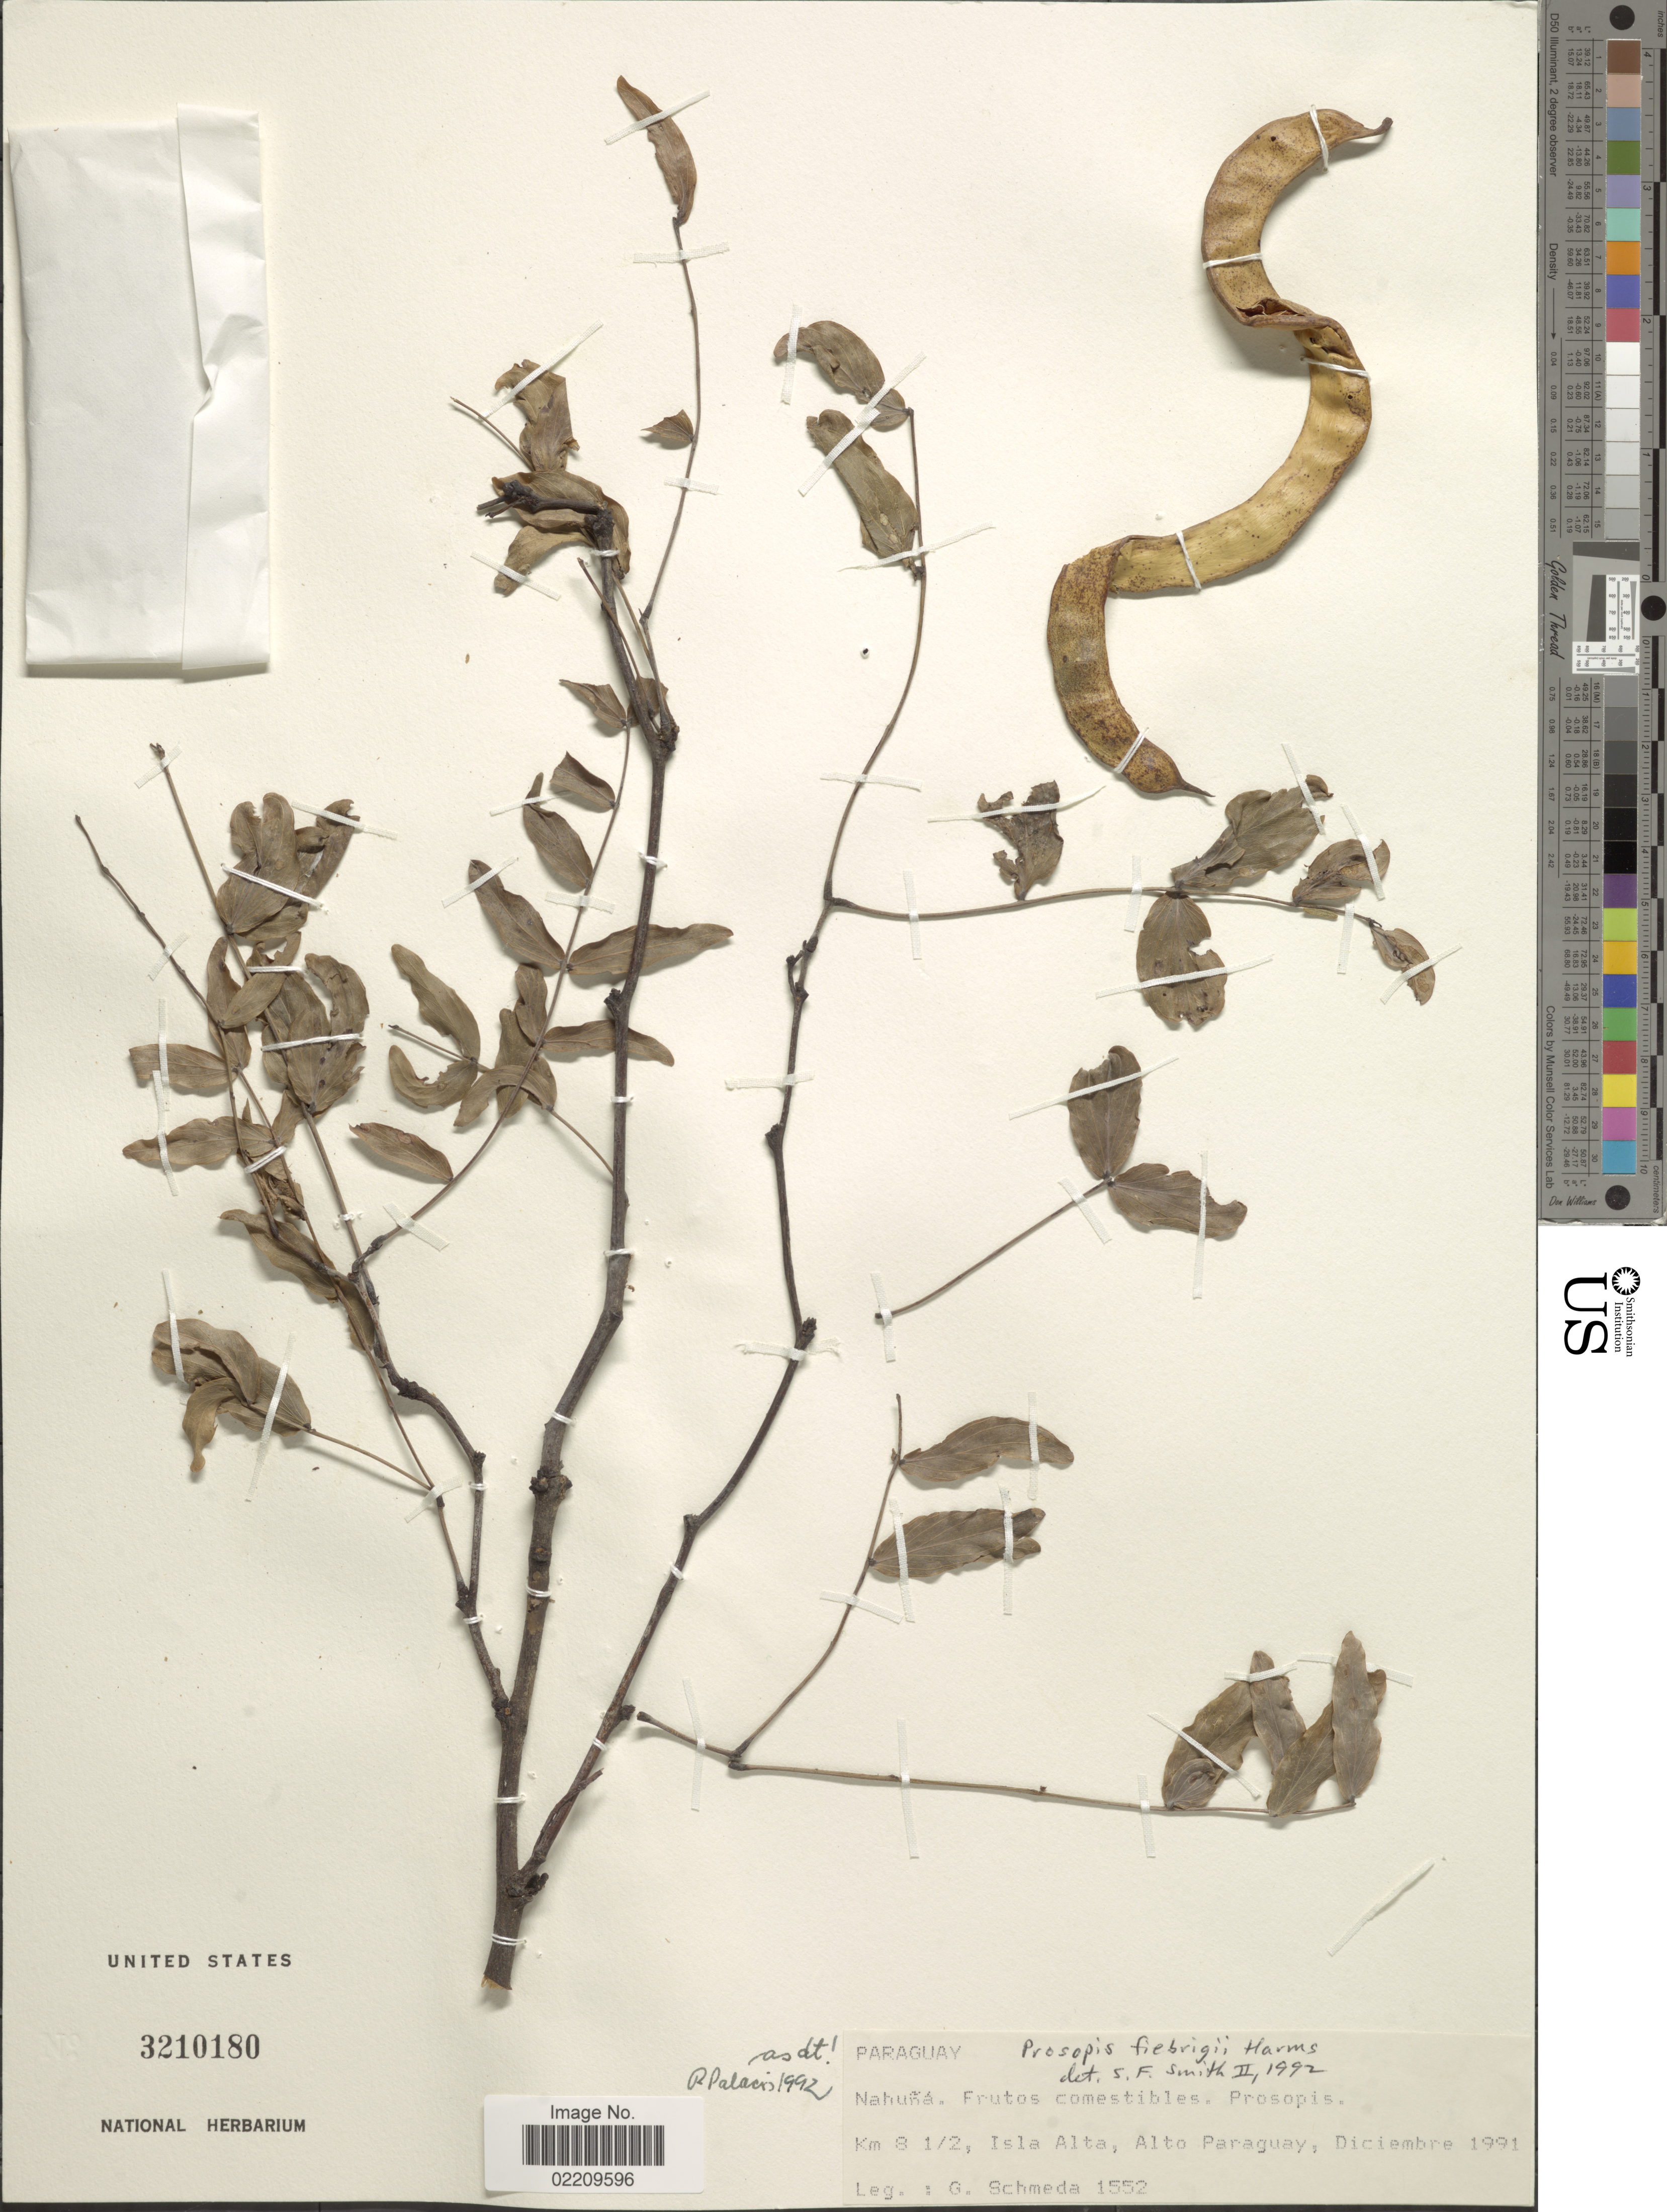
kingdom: Plantae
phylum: Tracheophyta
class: Magnoliopsida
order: Fabales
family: Fabaceae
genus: Neltuma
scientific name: Neltuma fiebrigii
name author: (Harms) C. E. Hughes & G.P. Lewis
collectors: G. Schmeda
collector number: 1552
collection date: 1991-12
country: Paraguay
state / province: Alto Paraguay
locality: Km 8 1/2, Isla Alta.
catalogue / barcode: US 3210180